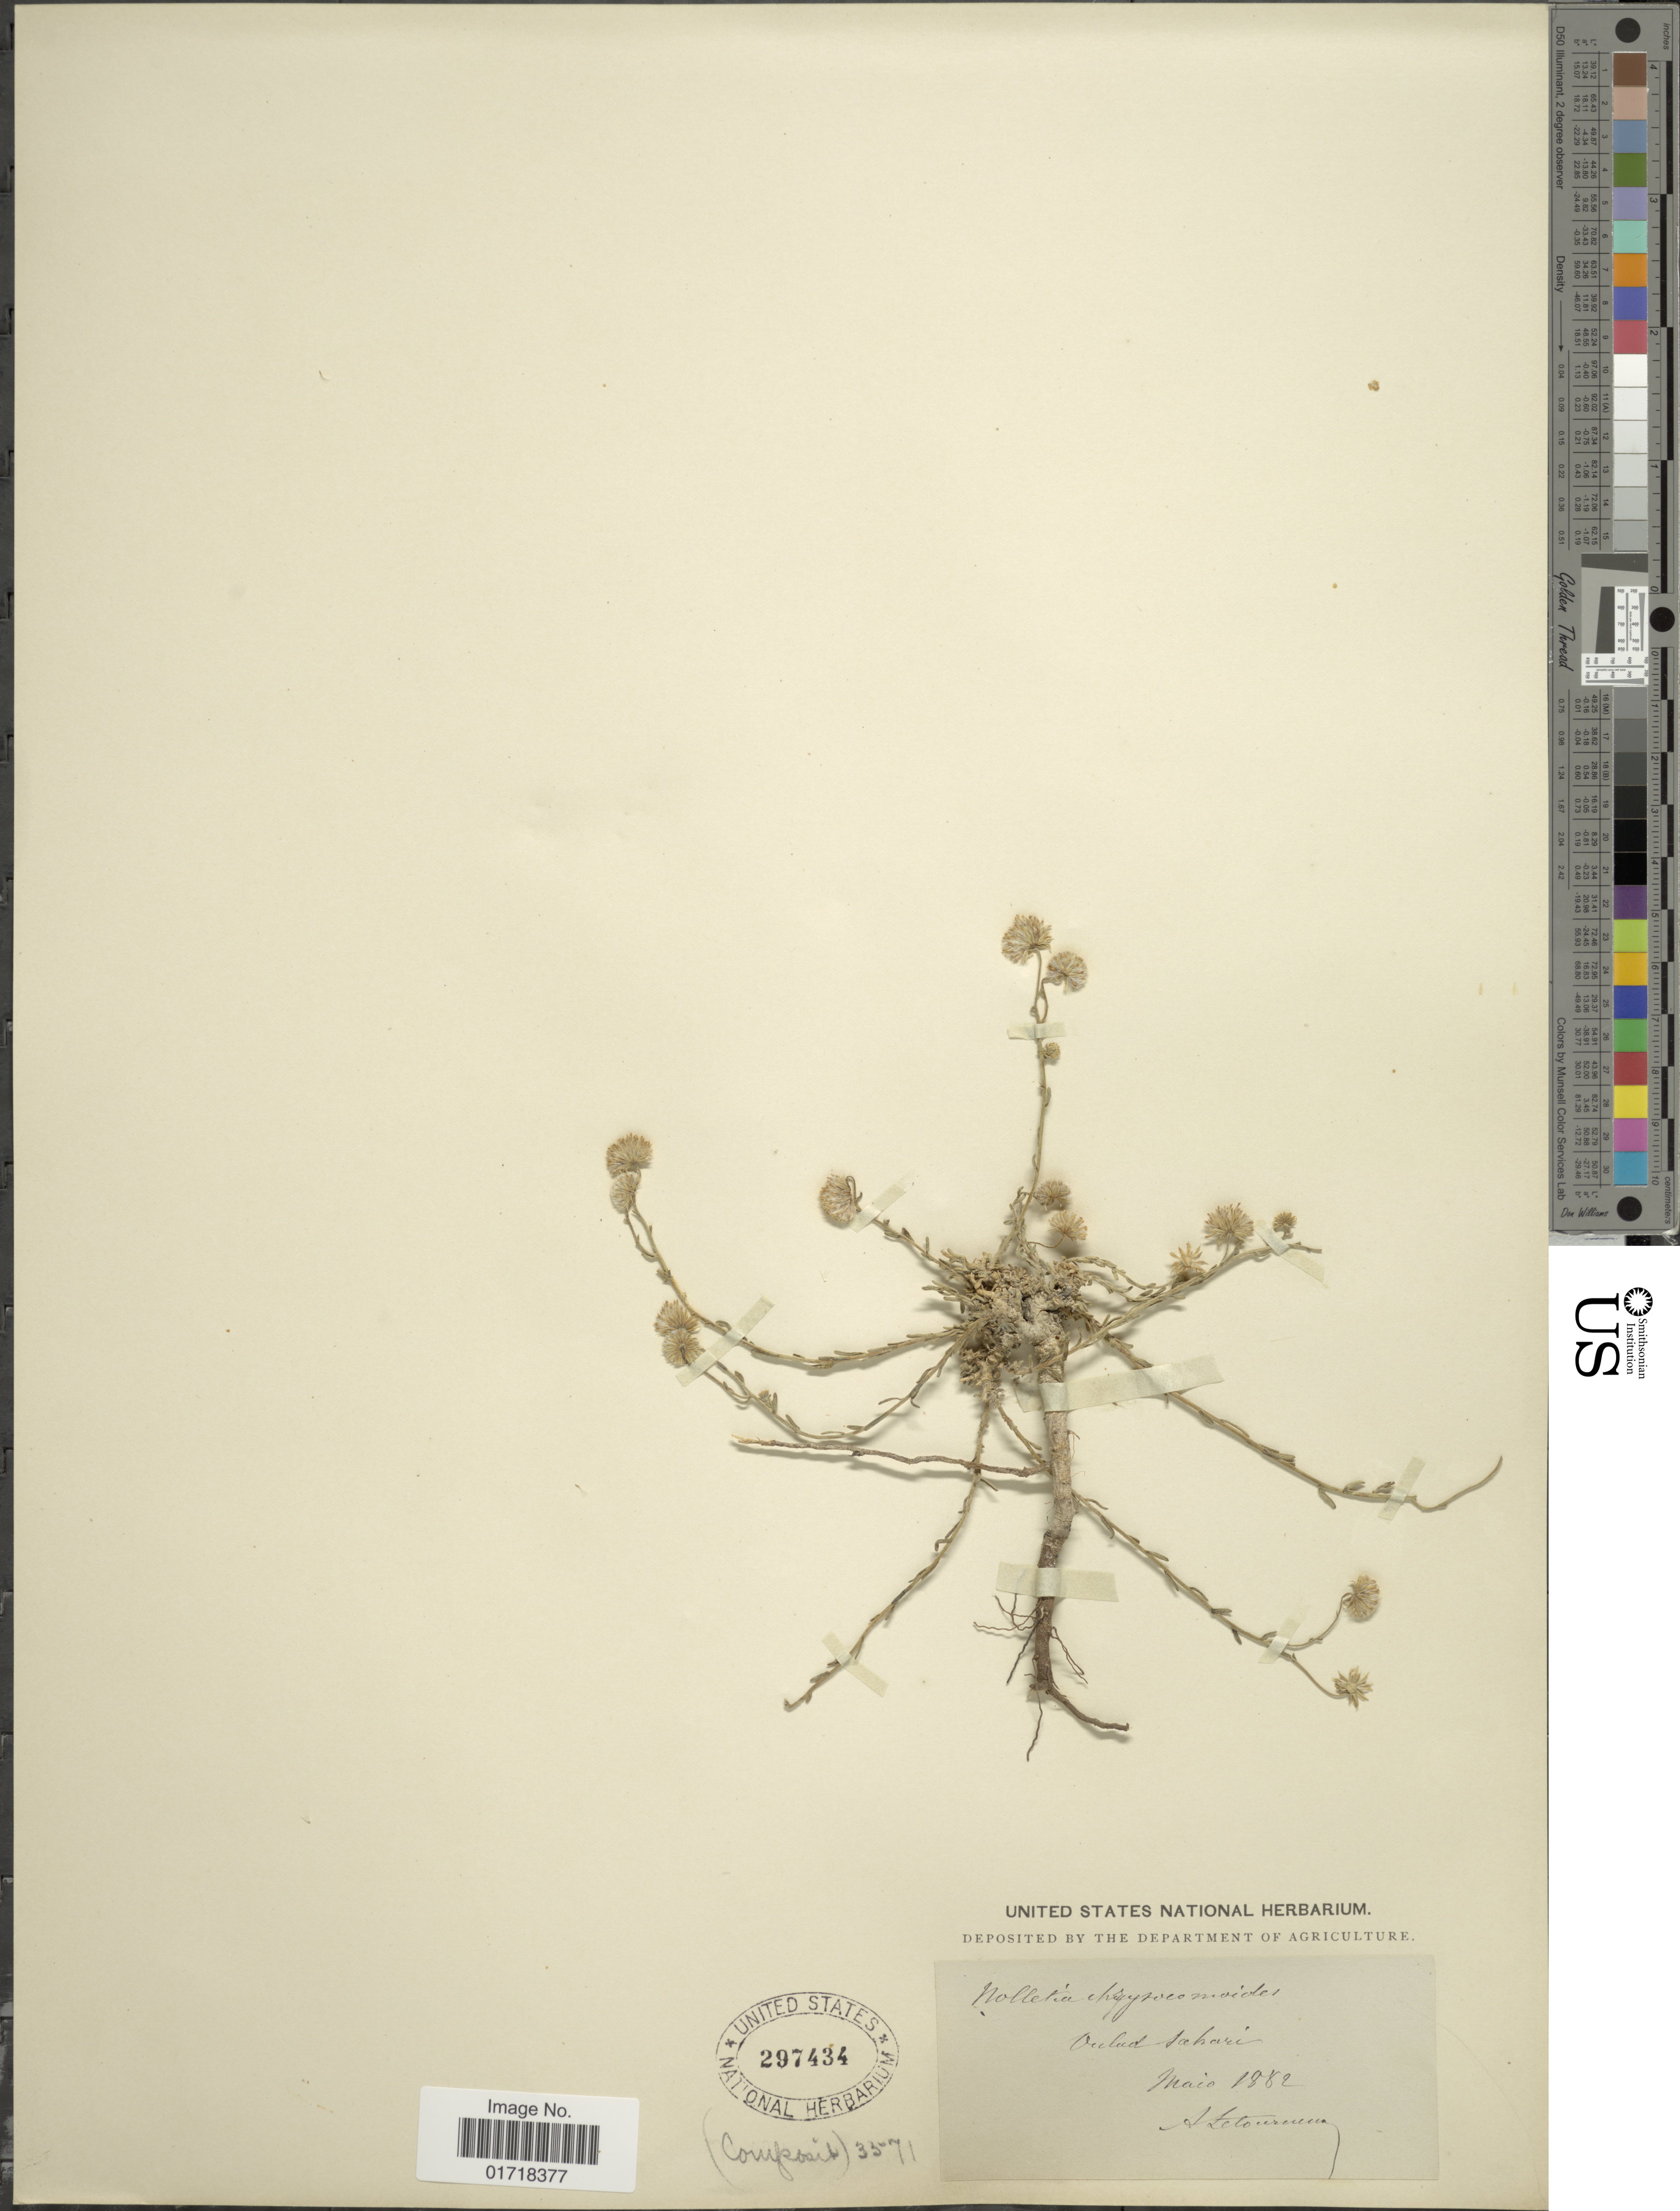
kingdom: Plantae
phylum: Tracheophyta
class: Magnoliopsida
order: Asterales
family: Asteraceae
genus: Nolletia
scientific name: Nolletia chrysocomoides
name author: (Desf.) Cass.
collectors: A. Letourneux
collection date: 1882-05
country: Algeria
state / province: Médéa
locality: Ouled Sahari.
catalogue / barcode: US 297434